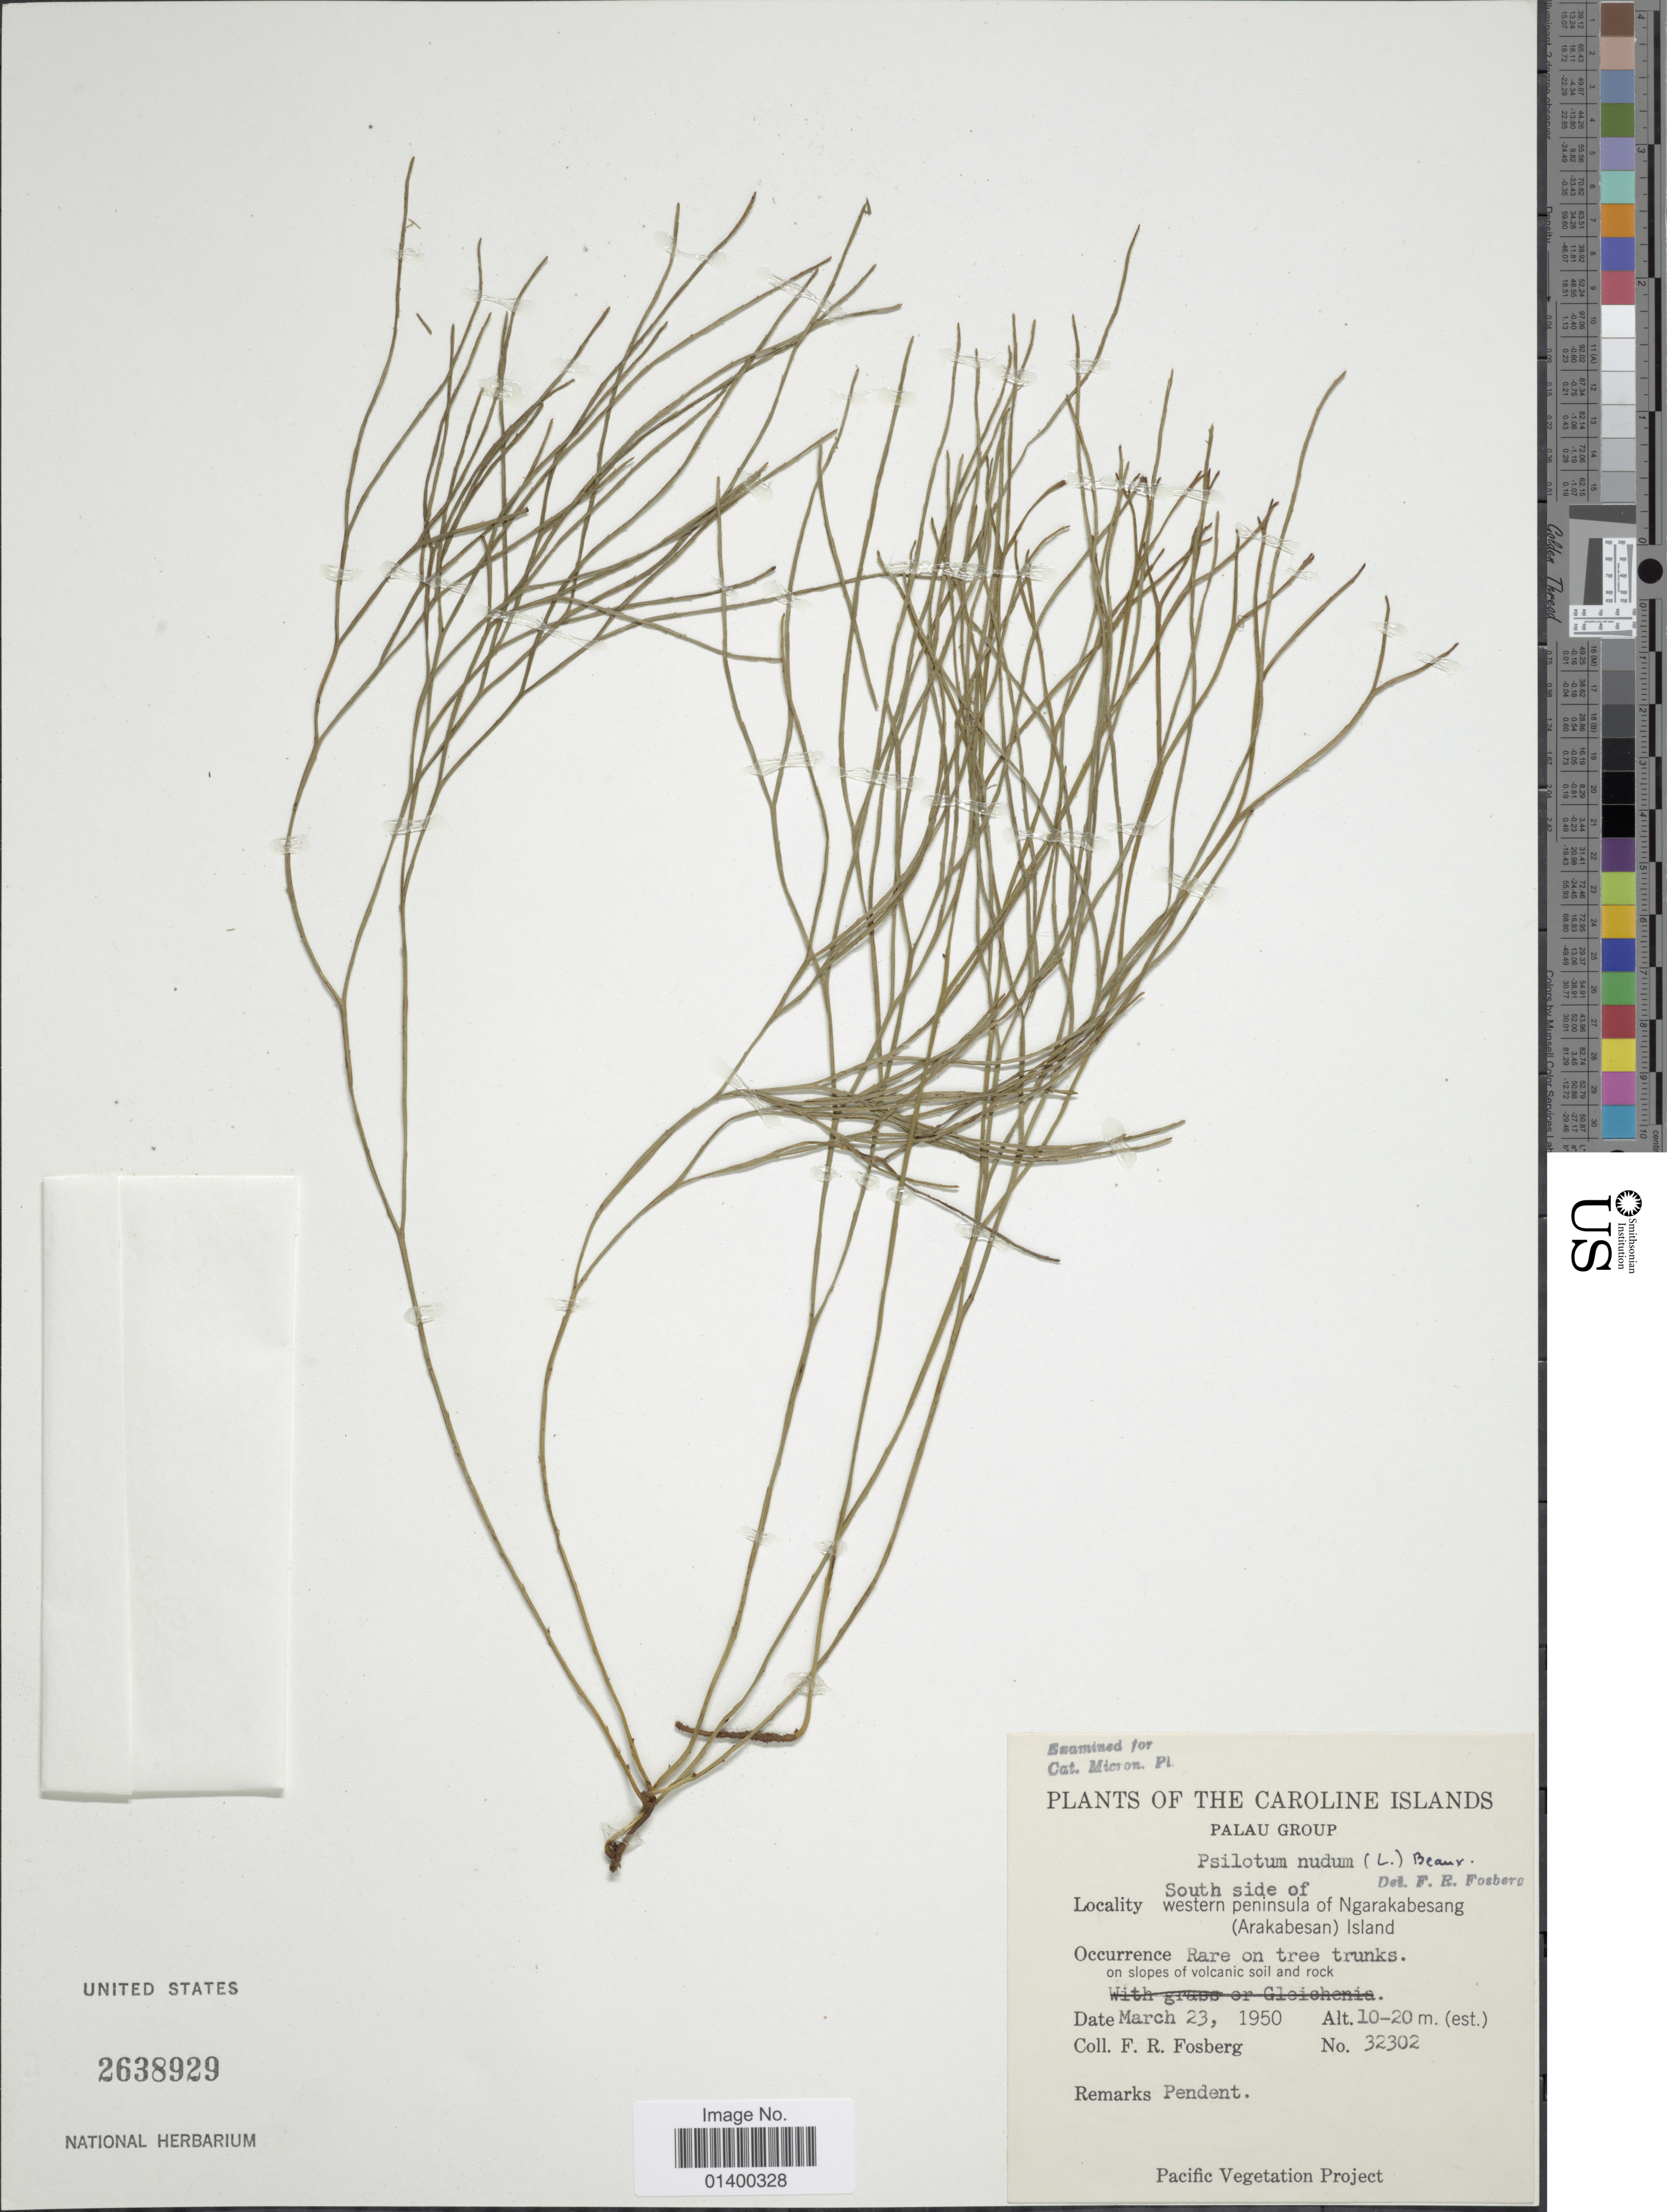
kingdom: Plantae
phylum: Tracheophyta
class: Polypodiopsida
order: Psilotales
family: Psilotaceae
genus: Psilotum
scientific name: Psilotum nudum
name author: (L.) P. Beauv.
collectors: F. R. Fosberg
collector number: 32302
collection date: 1950-03-23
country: Palau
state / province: Koror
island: Ngerekebesang [Arakabesan]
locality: Caroline Islands, Palau Group, South side of western peninsula of Ngarakabesang (Arakabesan) island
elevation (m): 10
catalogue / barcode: US 2638929